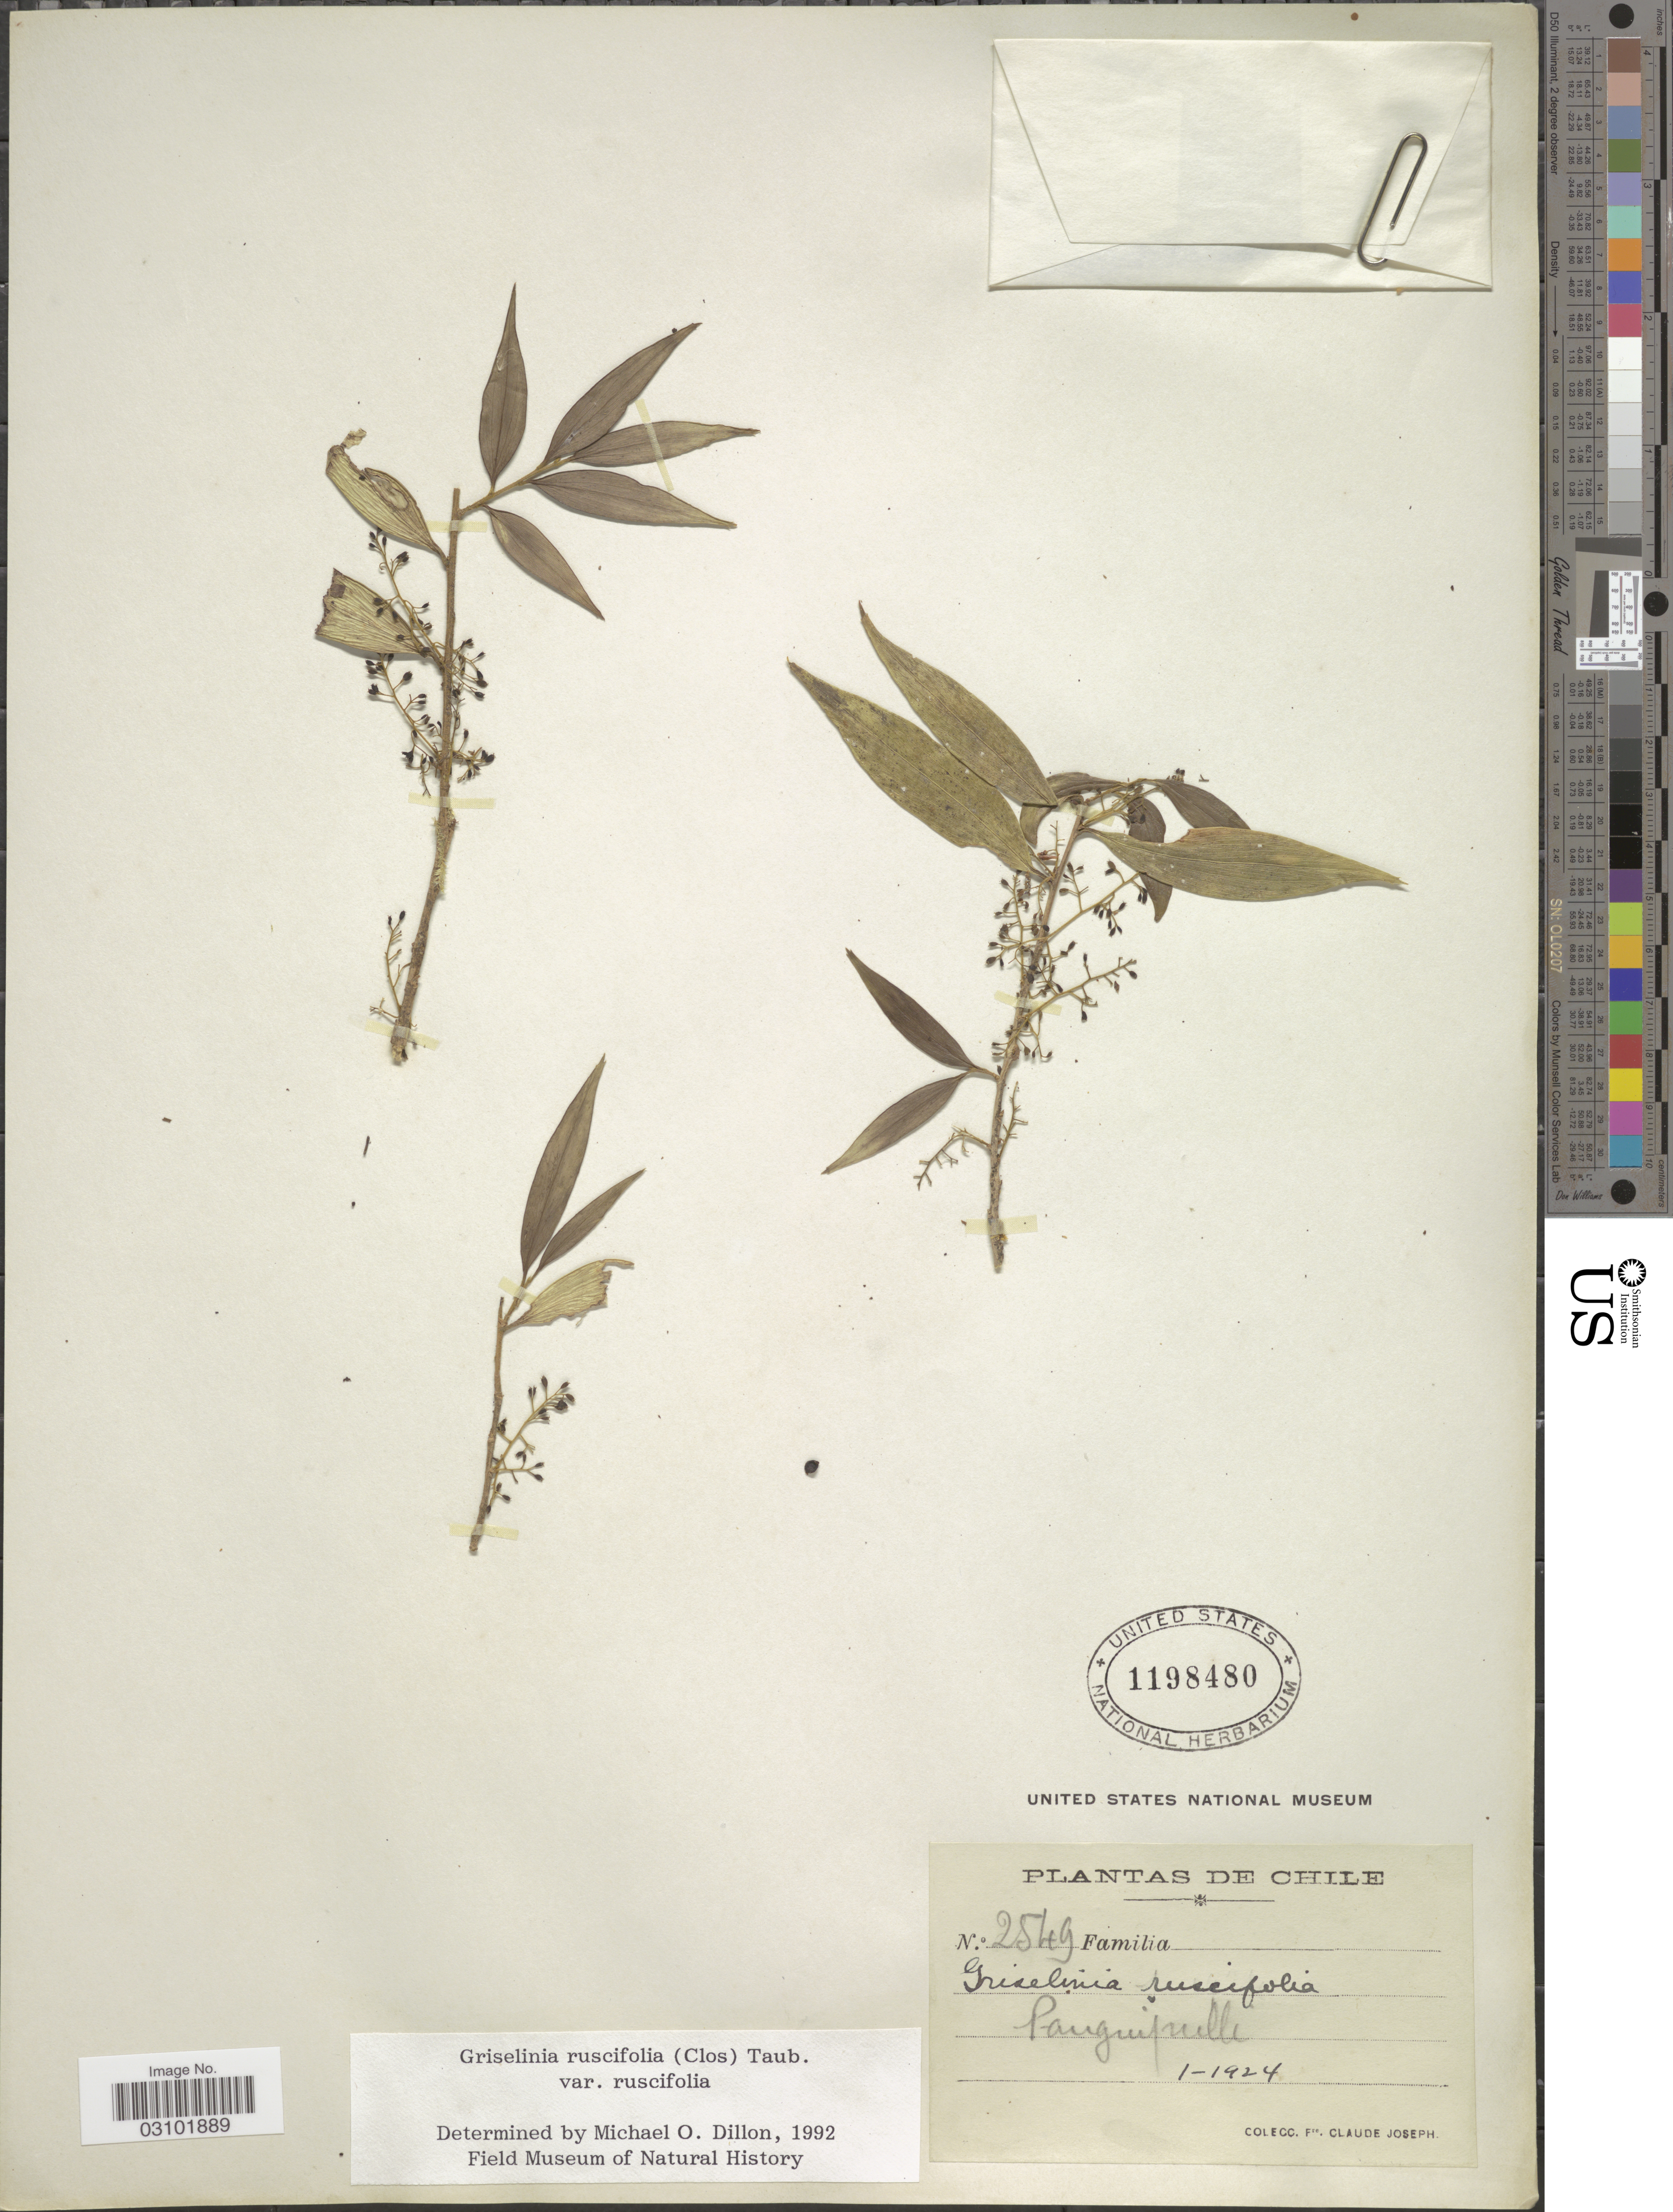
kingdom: Plantae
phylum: Tracheophyta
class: Magnoliopsida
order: Apiales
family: Griseliniaceae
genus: Griselinia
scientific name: Griselinia ruscifolia var. ruscifolia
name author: (Gay) Ball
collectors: Bro. Claude-Joseph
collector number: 2549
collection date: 1924-01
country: Chile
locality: Panguipulli.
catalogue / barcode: US 1198480